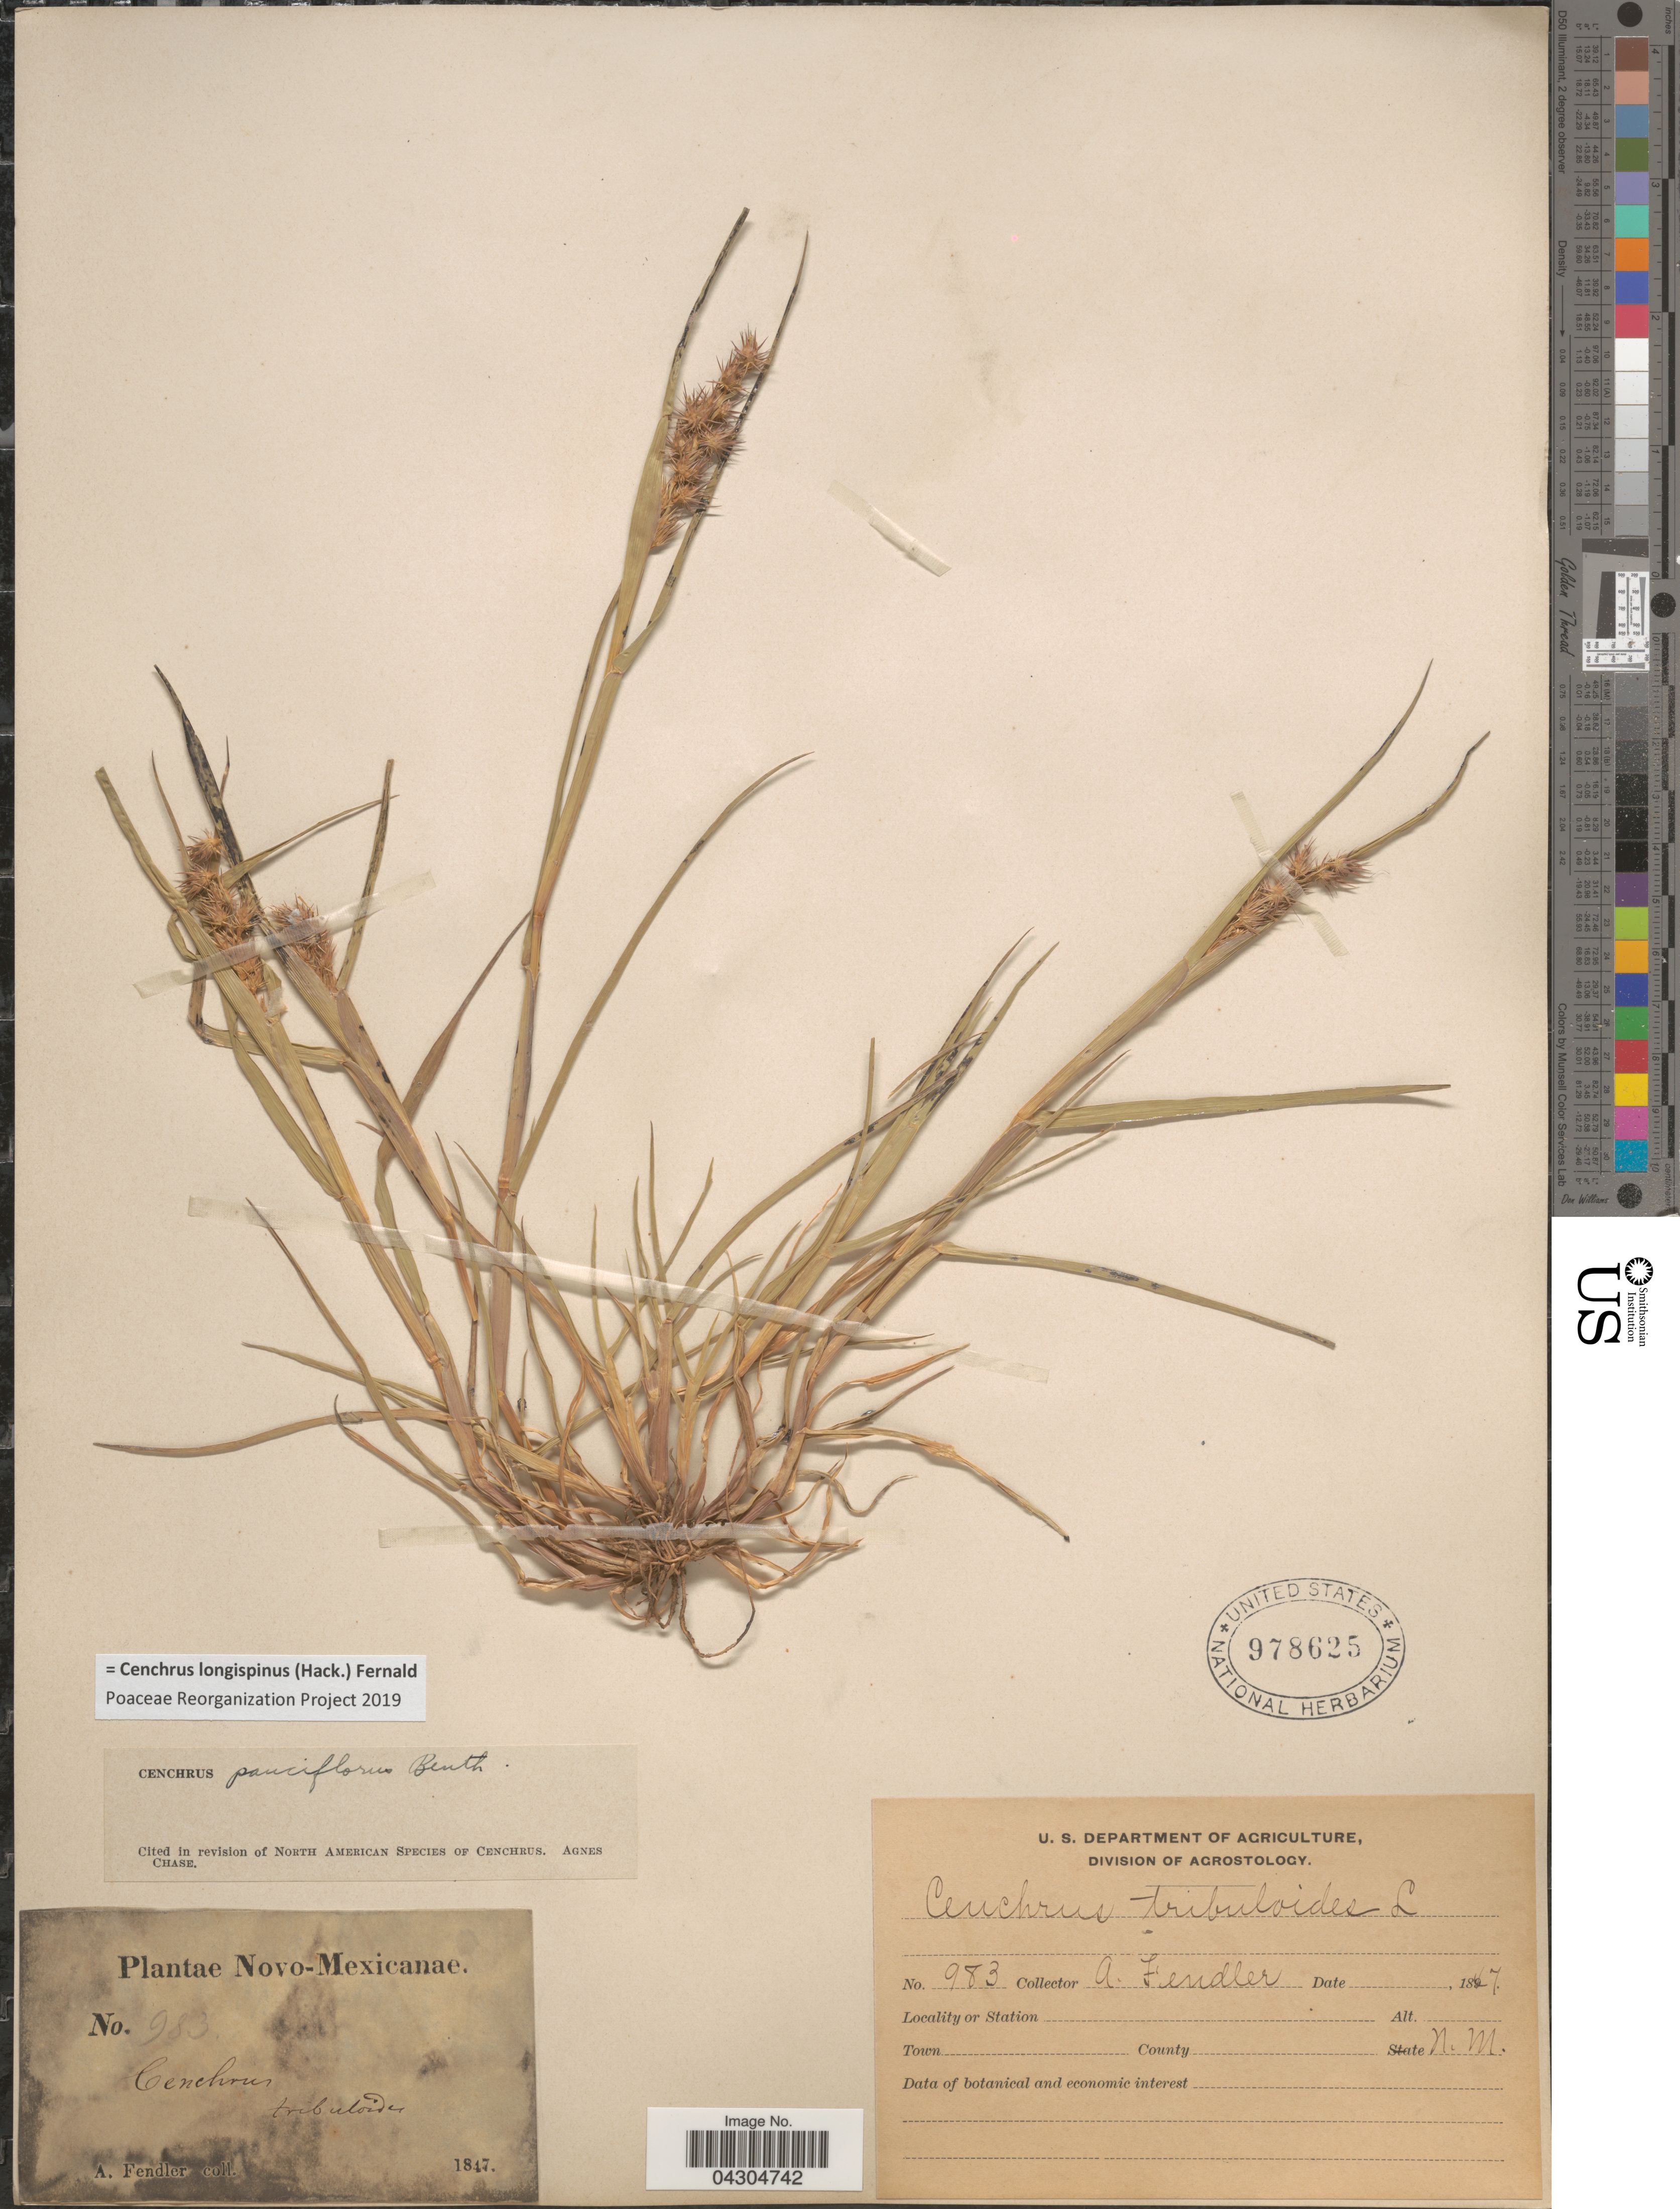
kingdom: Plantae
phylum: Tracheophyta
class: Liliopsida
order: Poales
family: Poaceae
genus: Cenchrus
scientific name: Cenchrus longispinus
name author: (Hack.) Fernald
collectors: A. Fendler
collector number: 983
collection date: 1847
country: United States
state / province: New Mexico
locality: Novo-Mexicanae.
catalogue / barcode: US 978625